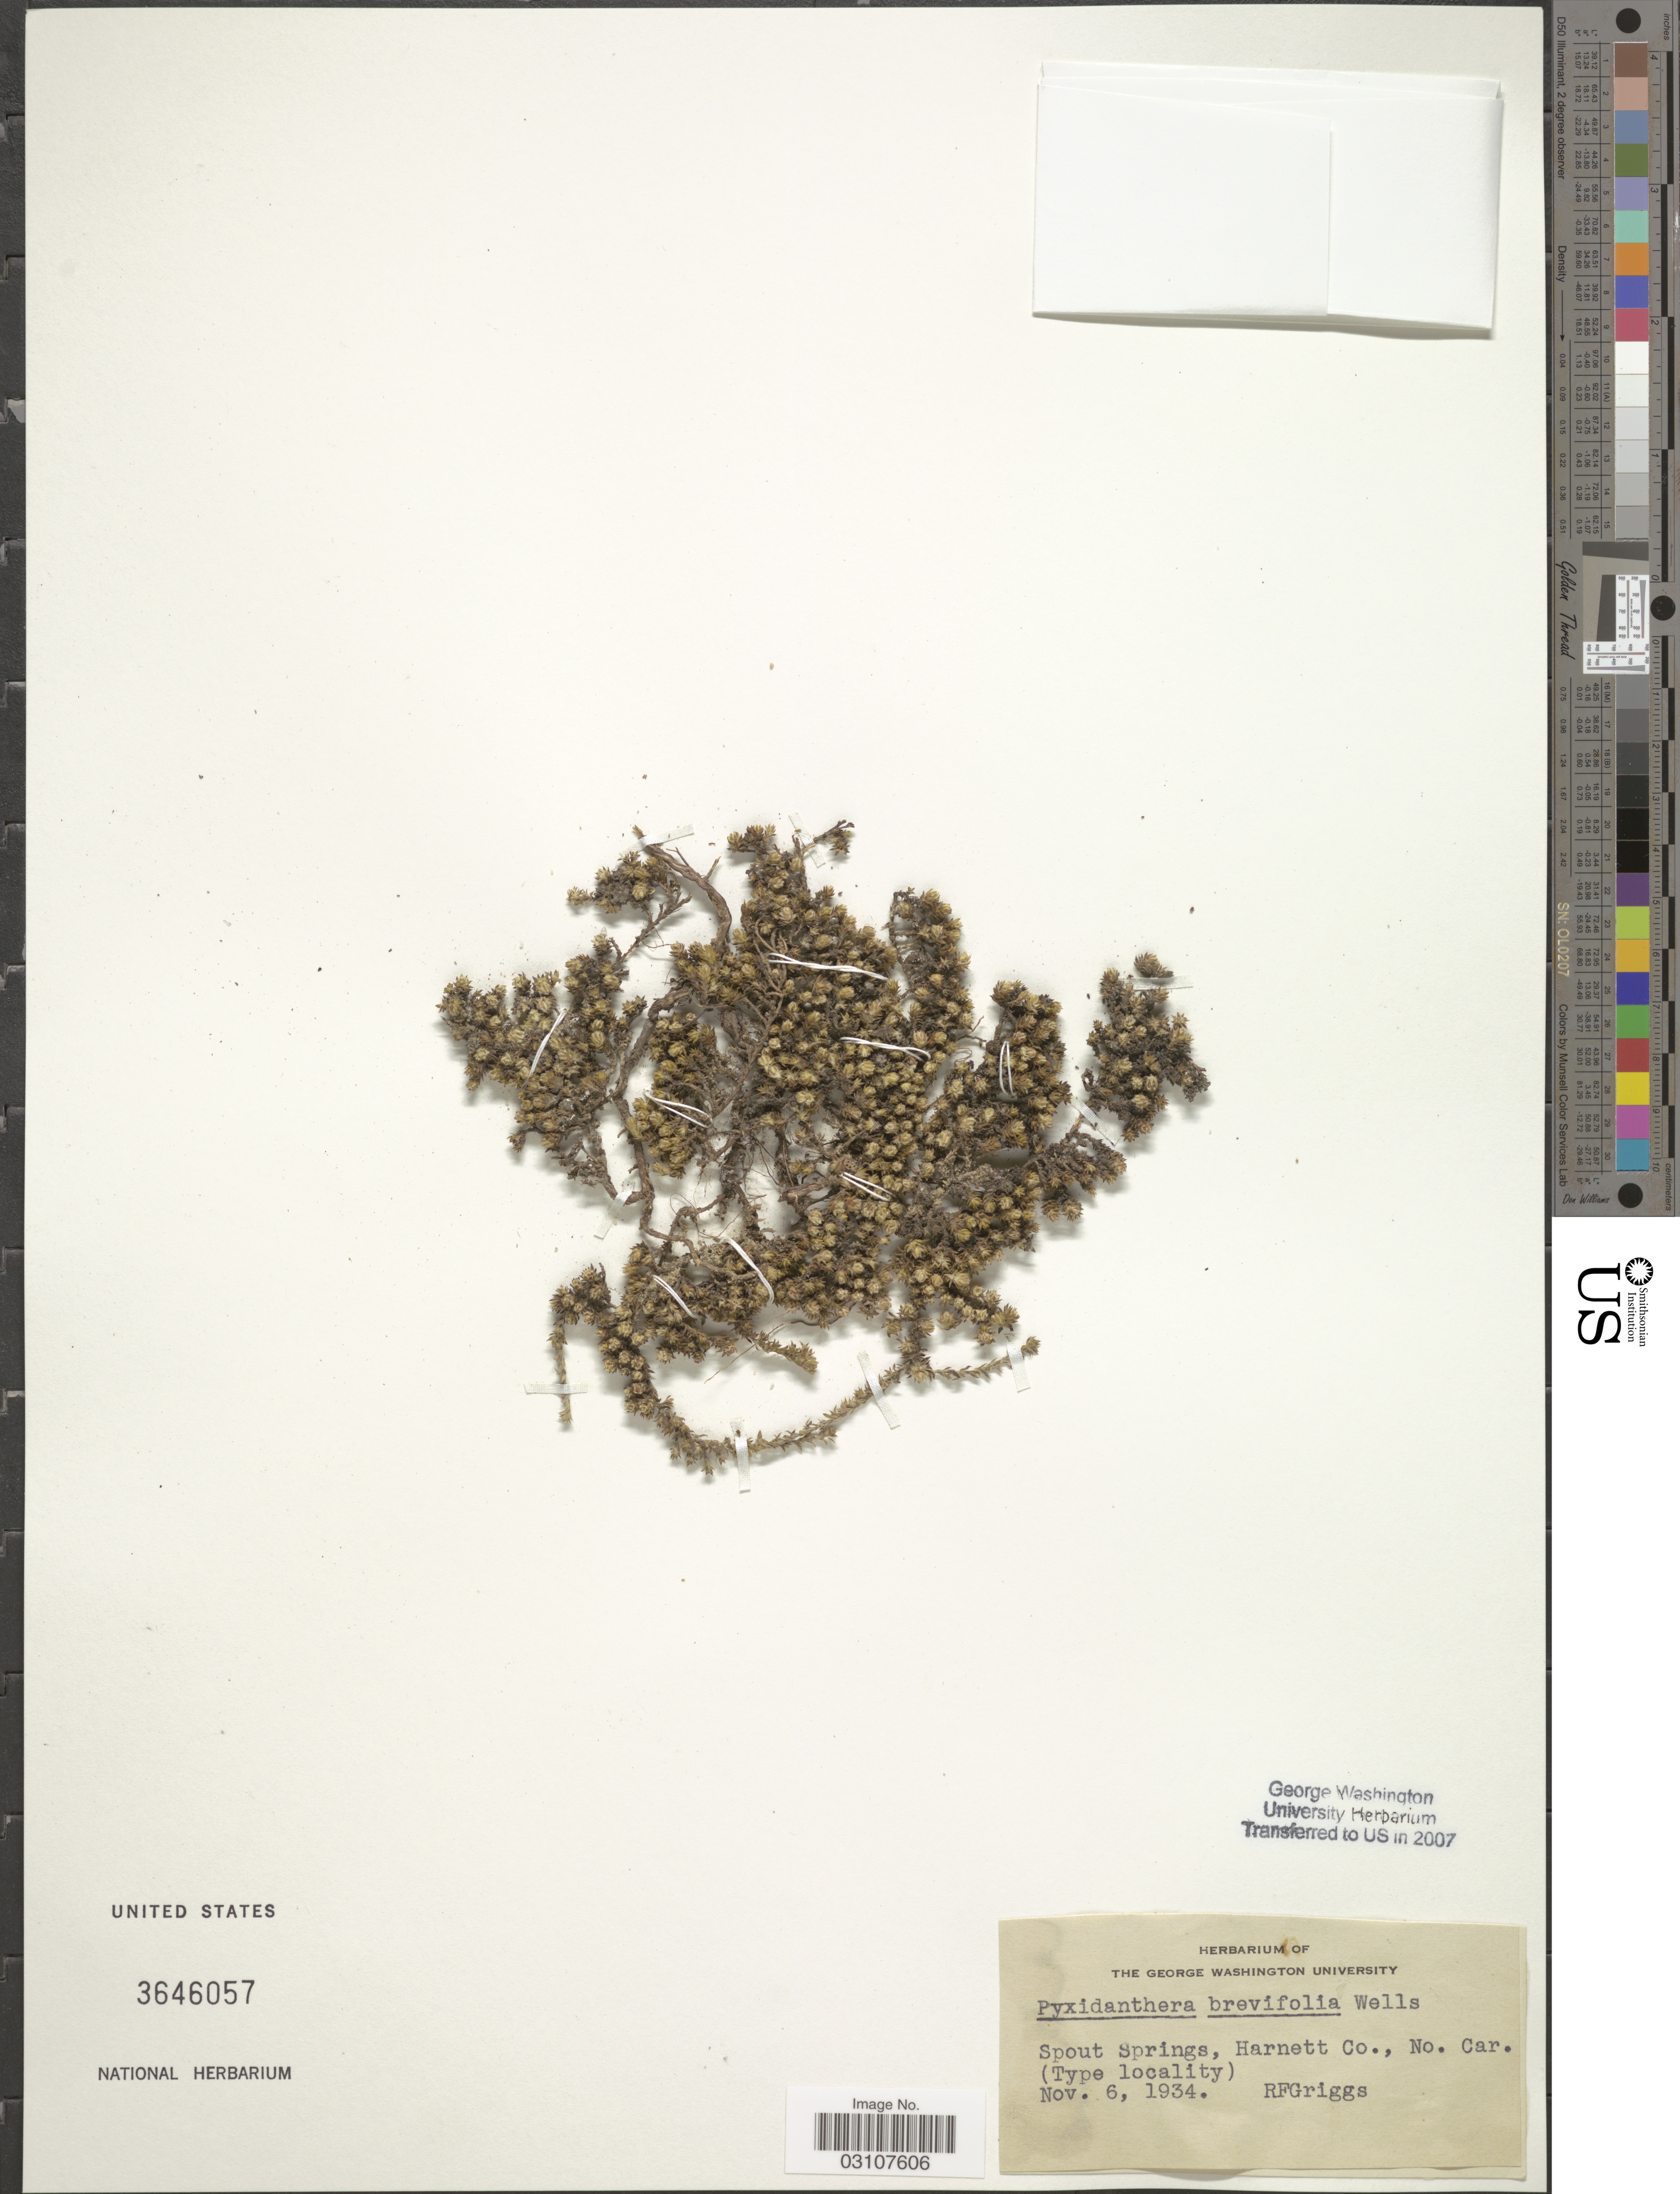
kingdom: Plantae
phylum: Tracheophyta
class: Magnoliopsida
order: Ericales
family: Diapensiaceae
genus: Pyxidanthera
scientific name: Pyxidanthera brevifolia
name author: Wells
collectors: R. F. Griggs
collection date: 1934-11-06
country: United States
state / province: North Carolina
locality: Spout Springs, Harnett Co.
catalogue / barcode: US 3646057